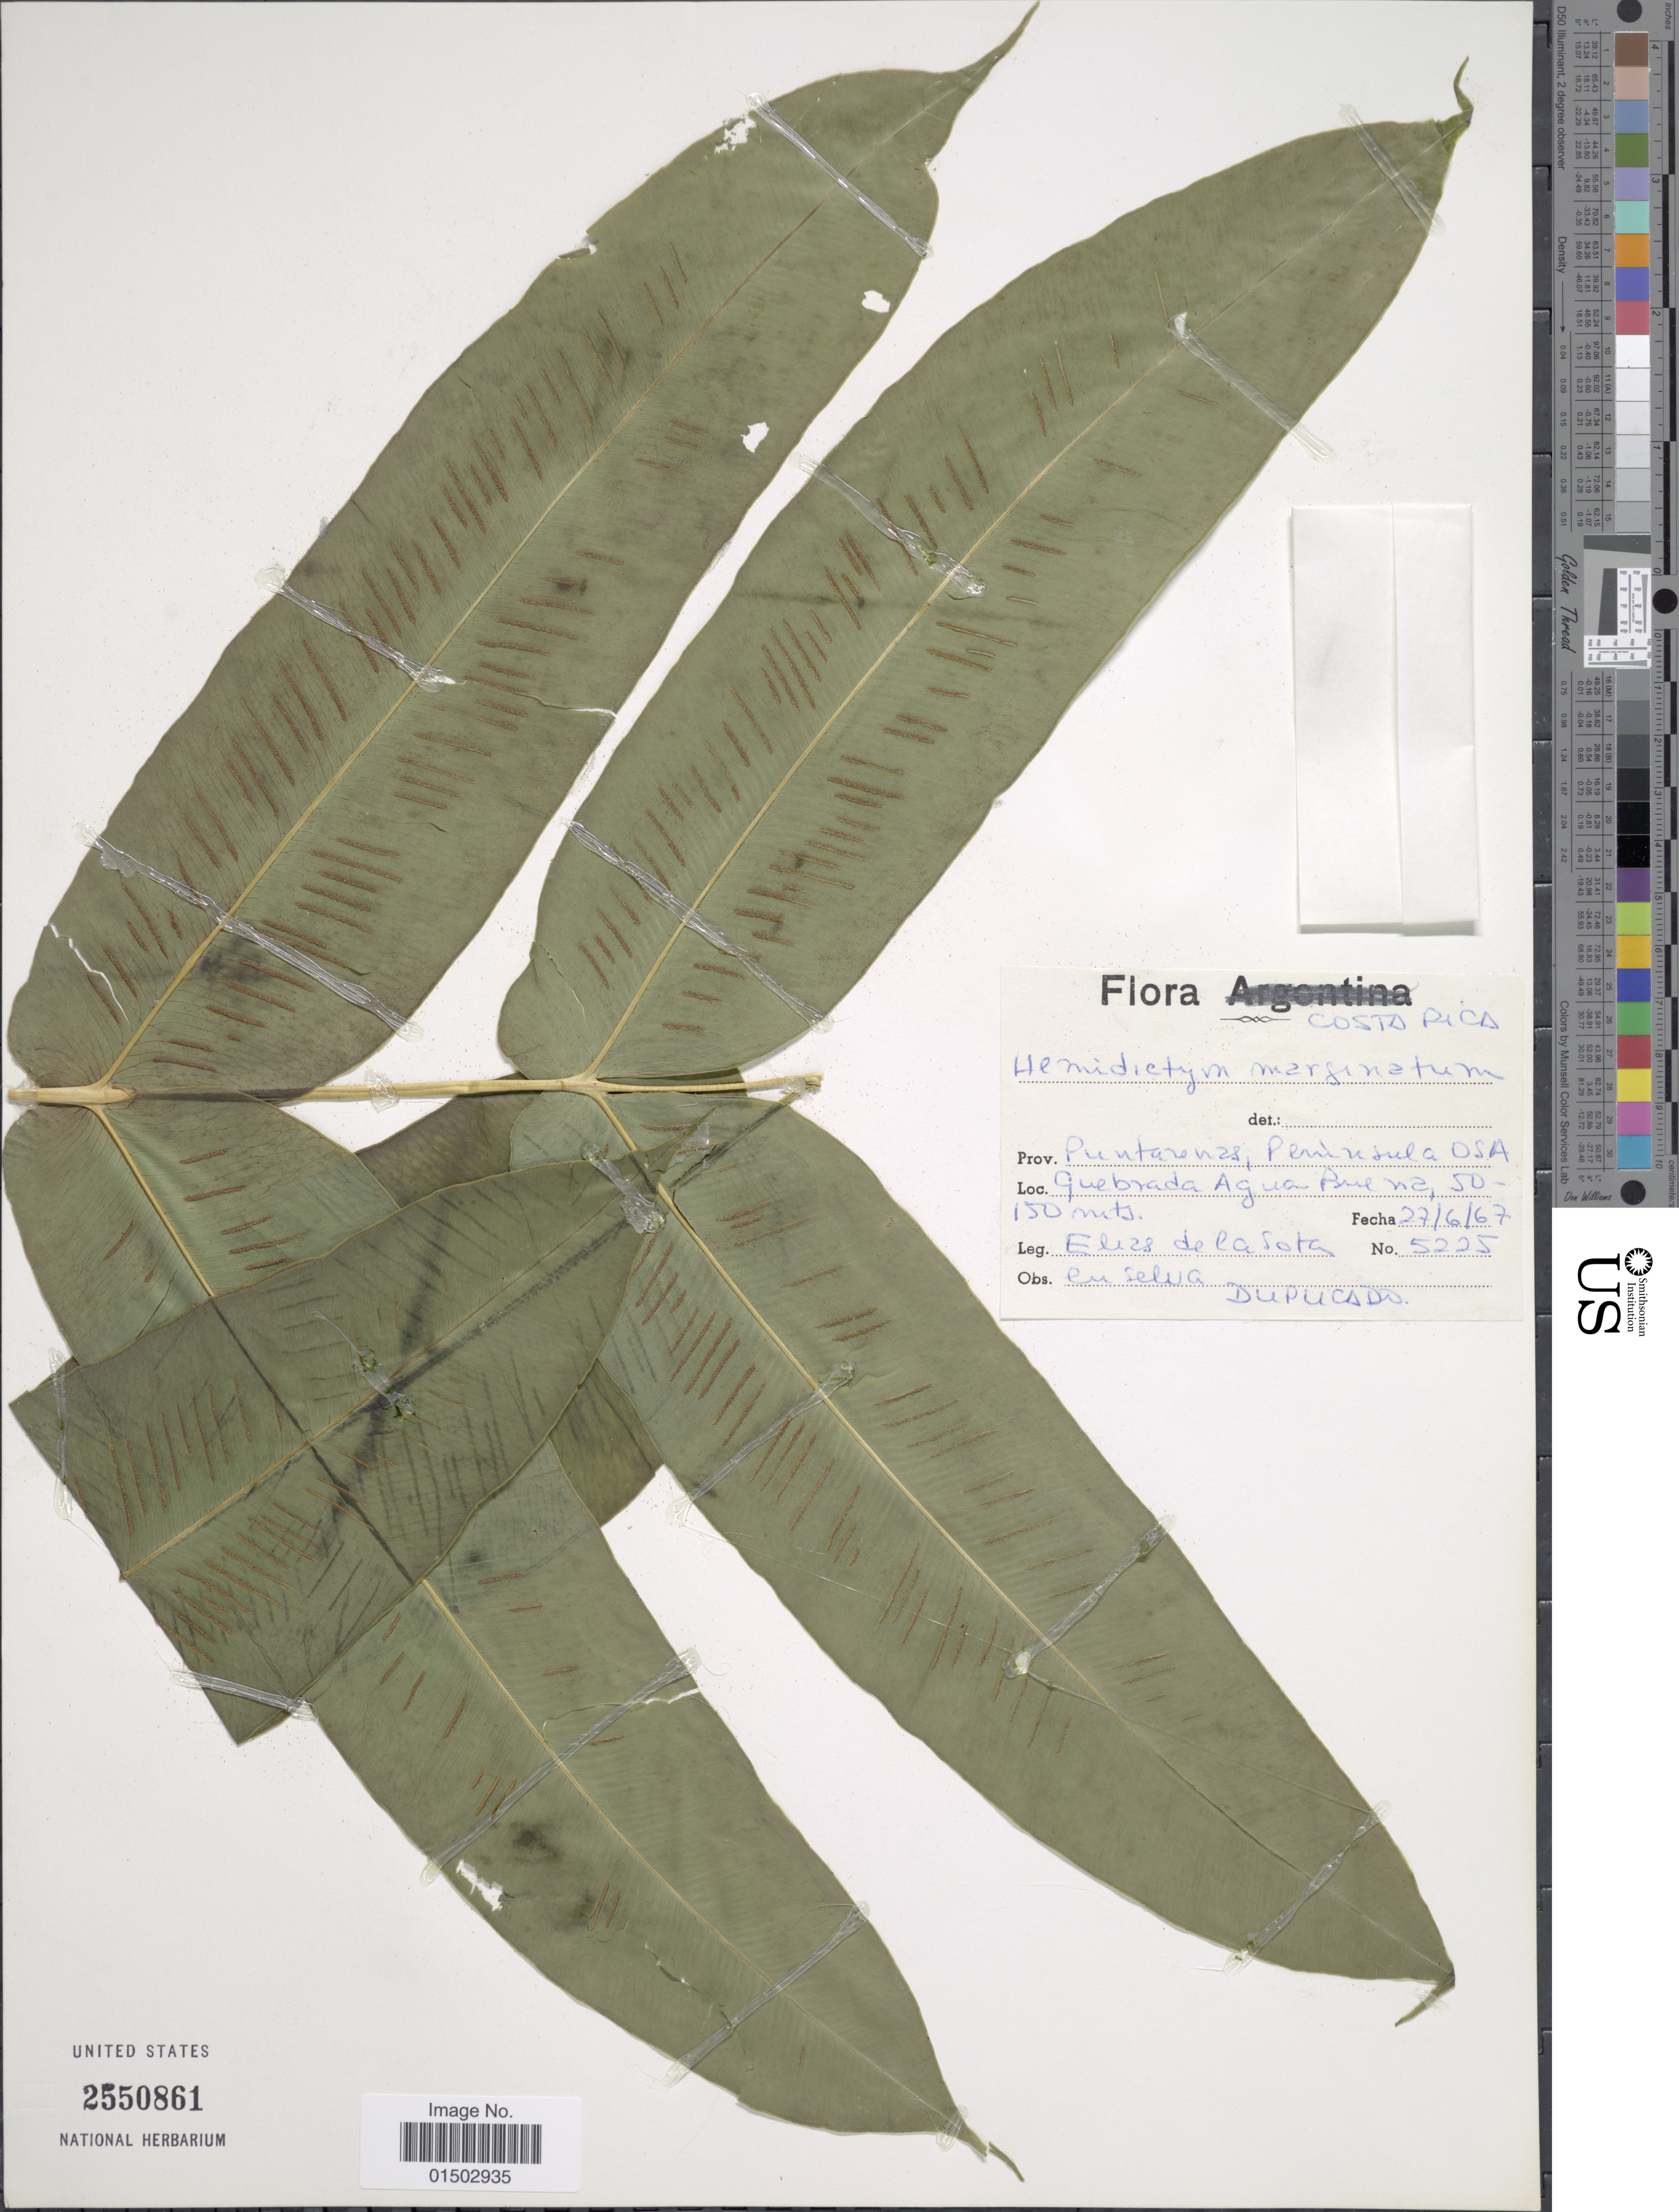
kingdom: Plantae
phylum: Tracheophyta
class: Polypodiopsida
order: Polypodiales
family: Hemidictyaceae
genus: Hemidictyum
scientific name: Hemidictyum marginatum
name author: (L.) C. Presl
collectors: E. R. de la Sota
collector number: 5225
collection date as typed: Transcribed d/m/y: 27/6/67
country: Costa Rica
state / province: Puntarenas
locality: Peninsula OSA, Quebrada Agua Buena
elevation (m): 50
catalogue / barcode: US 2550861